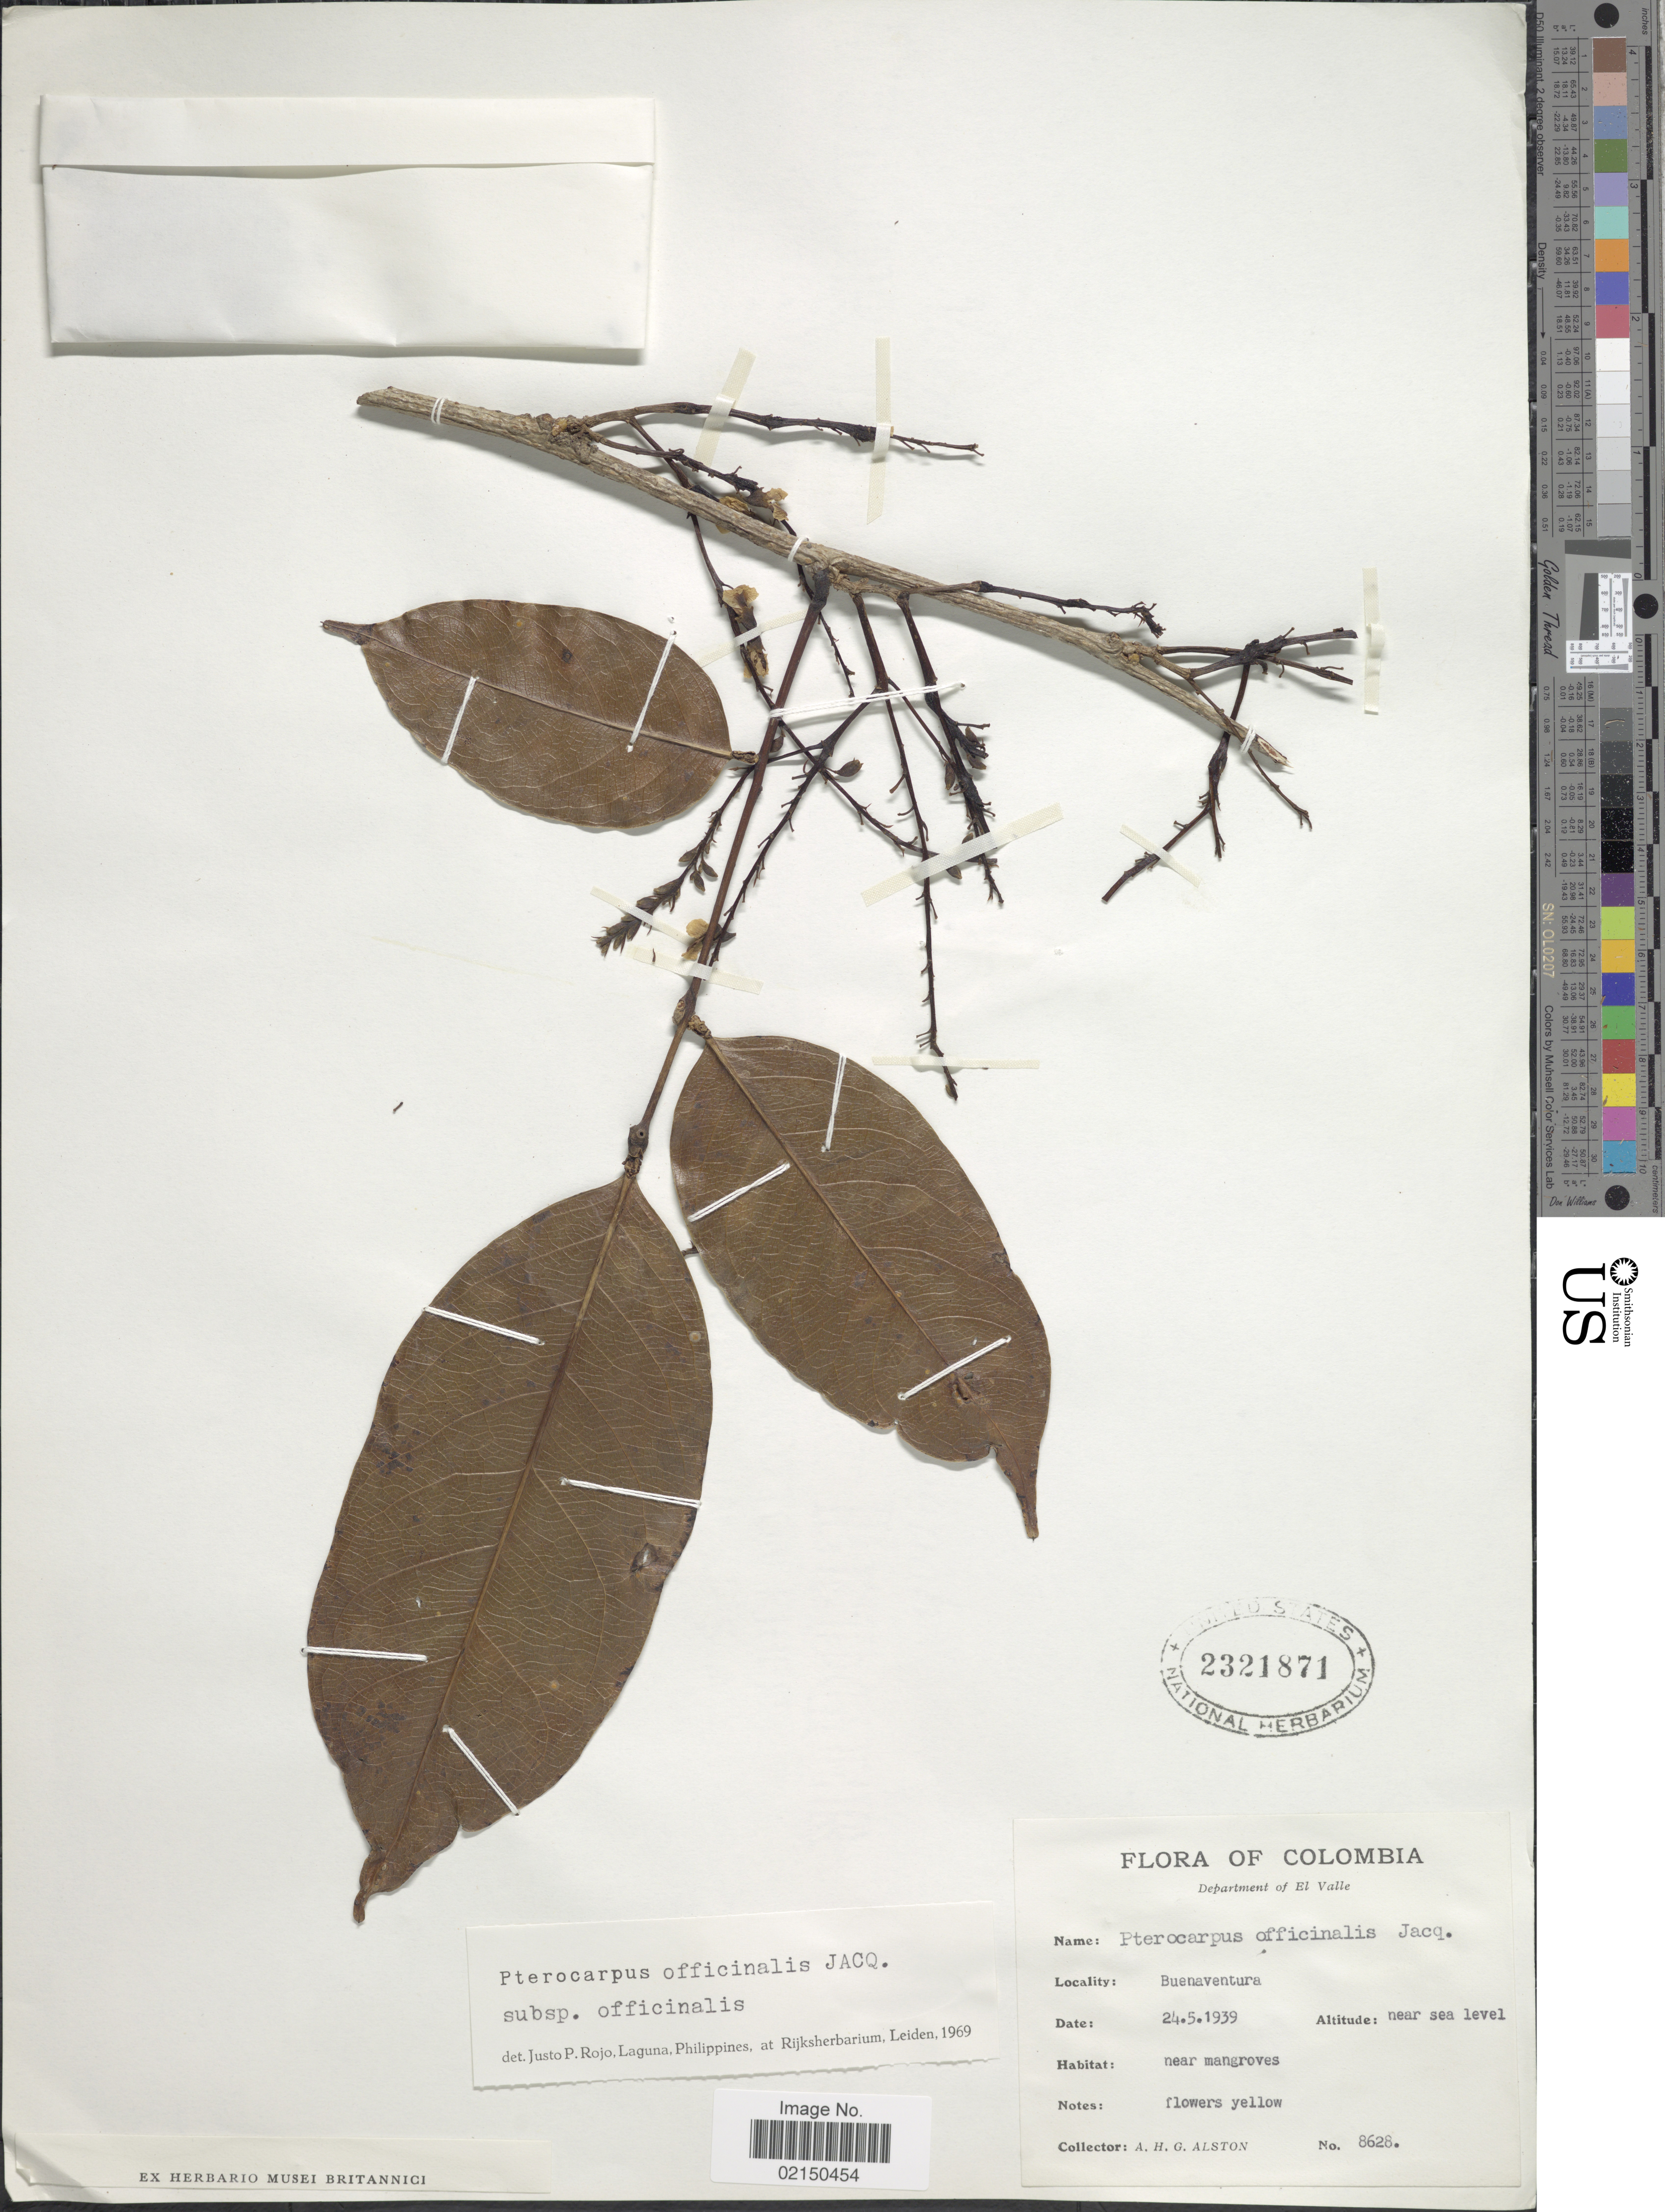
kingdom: Plantae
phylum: Tracheophyta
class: Magnoliopsida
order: Fabales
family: Fabaceae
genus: Pterocarpus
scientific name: Pterocarpus officinalis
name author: Jacq.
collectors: A. H. Alston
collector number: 8628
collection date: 1939-05-24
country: Colombia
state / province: Valle del Cauca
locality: Departamento el Valle, Buenaventura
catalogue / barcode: US 2321871